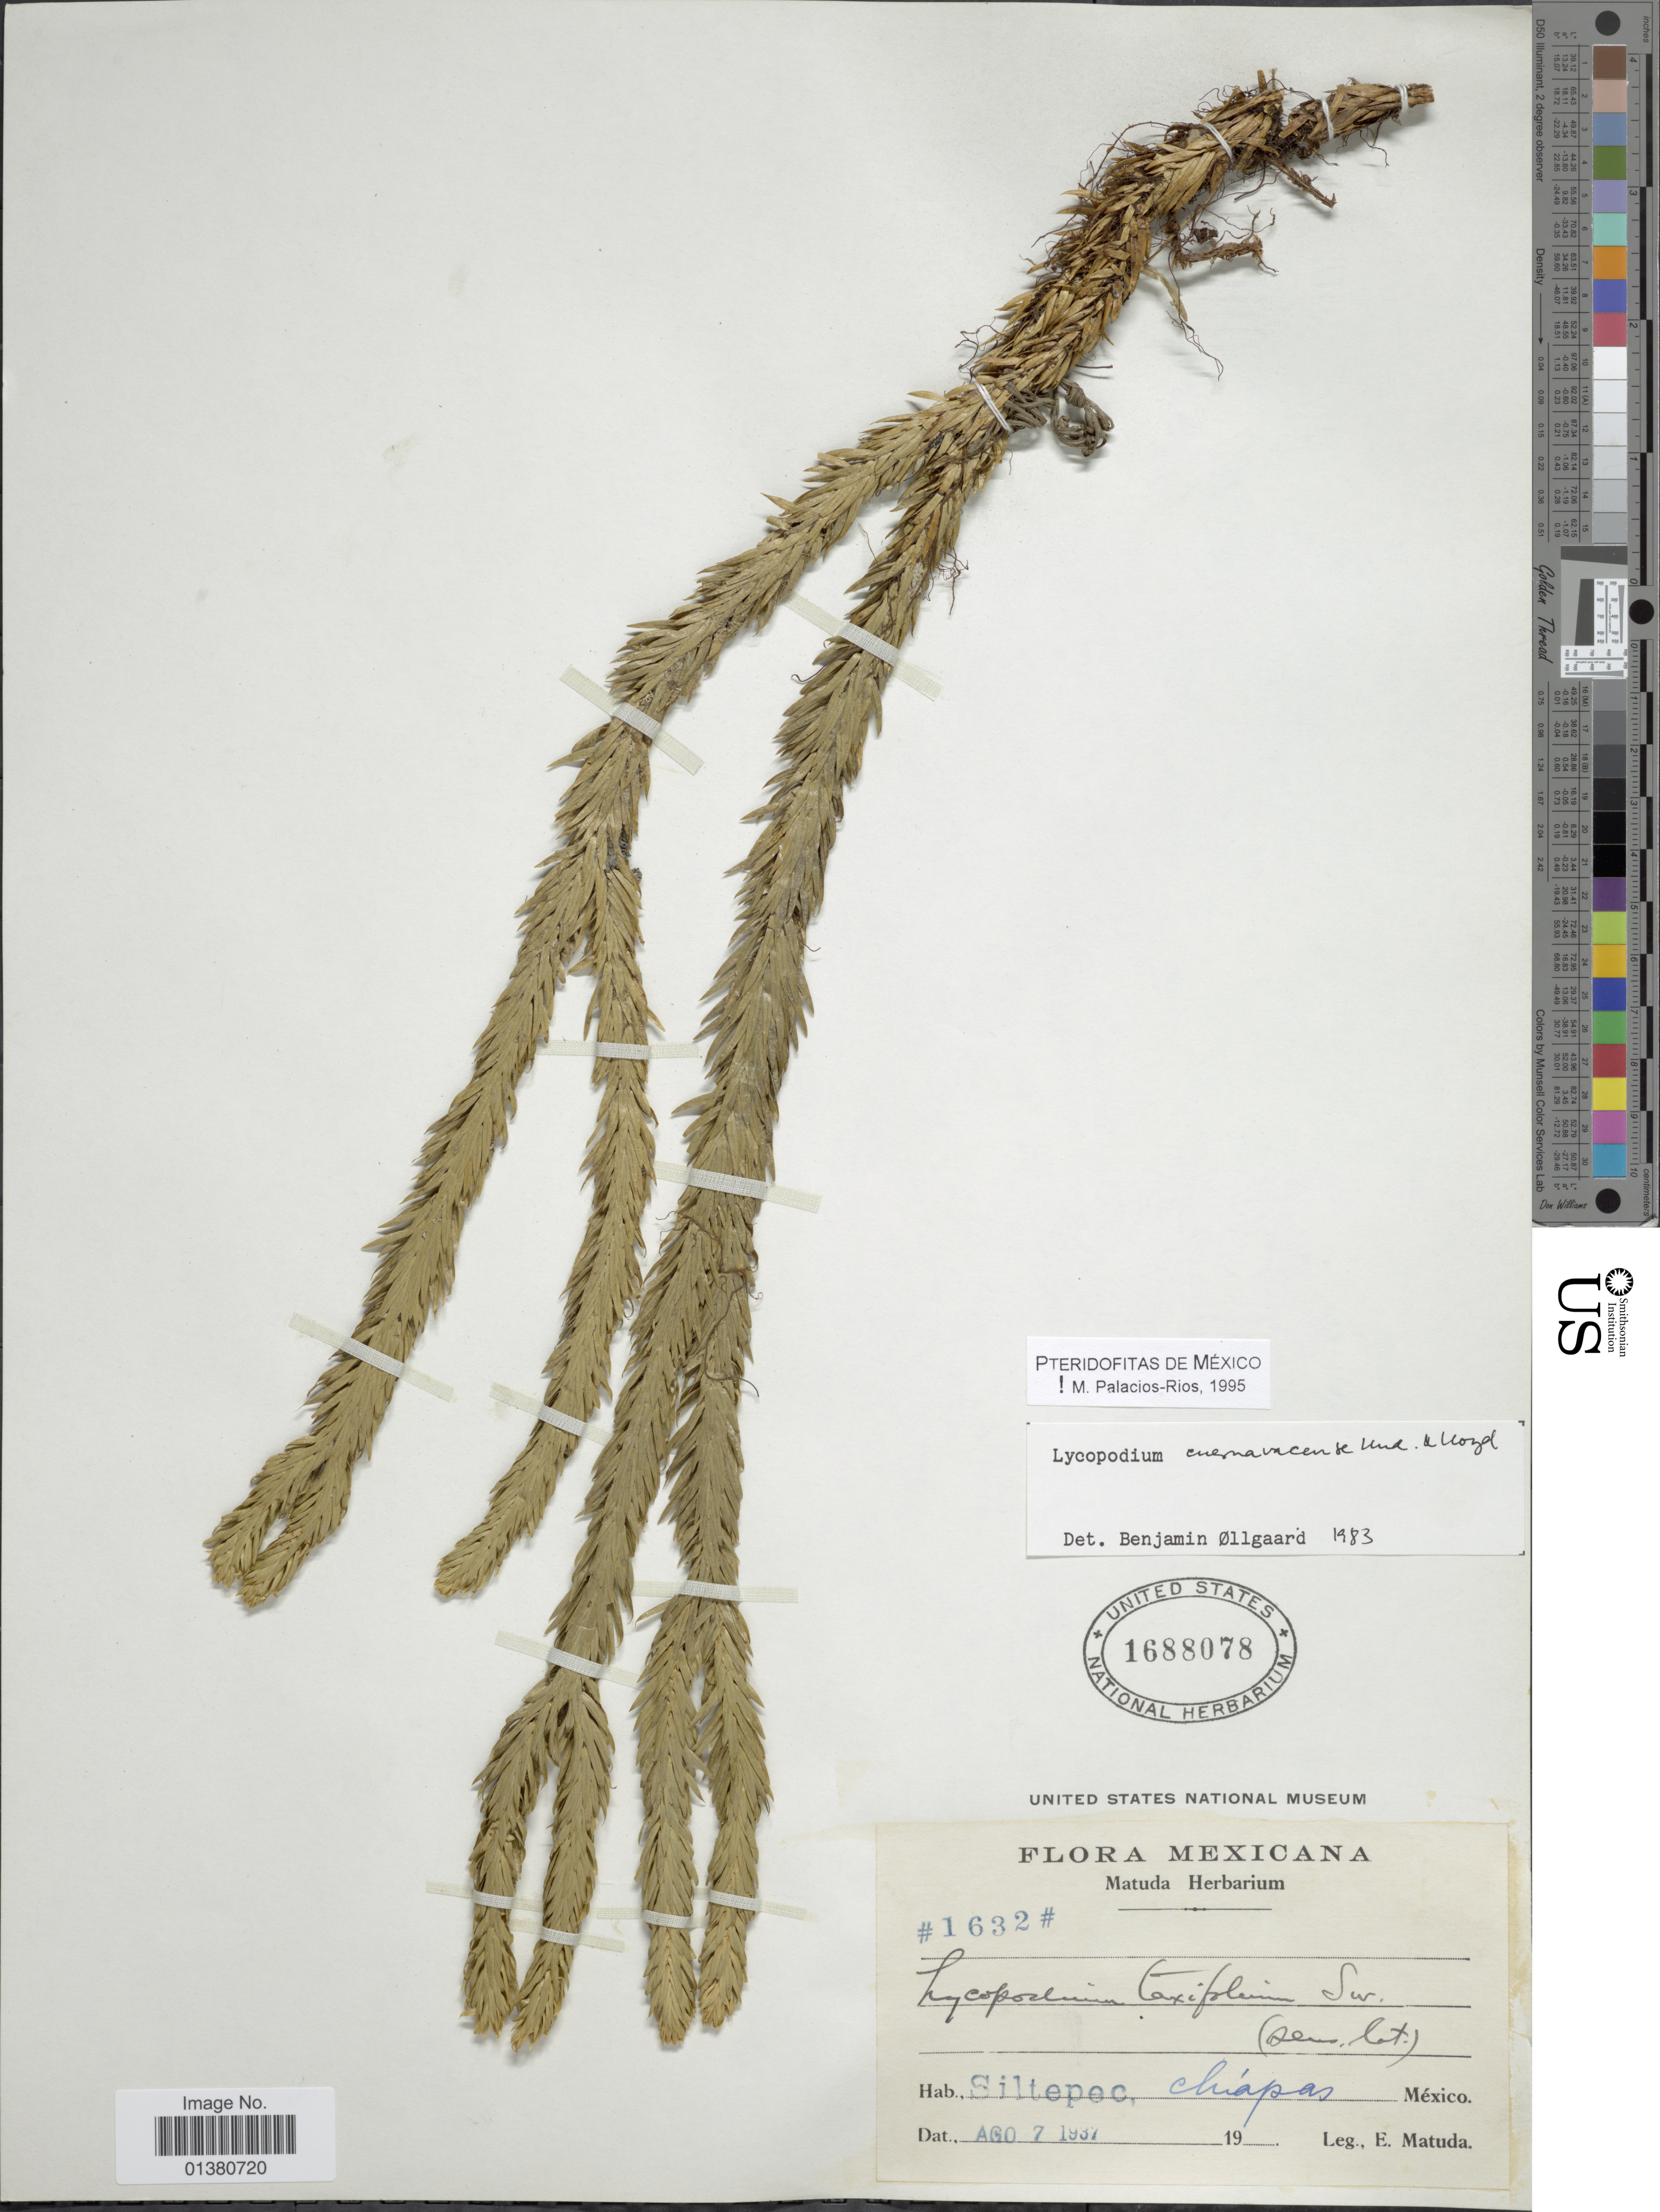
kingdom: Plantae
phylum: Tracheophyta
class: Lycopodiopsida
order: Lycopodiales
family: Lycopodiaceae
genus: Phlegmariurus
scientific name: Phlegmariurus cuernavacensis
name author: (Underw. & F.E. Lloyd) B. Øllg.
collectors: E. Matuda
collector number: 1632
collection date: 1937-08-07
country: Mexico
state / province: Chiapas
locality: Siltepec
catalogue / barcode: US 1688078